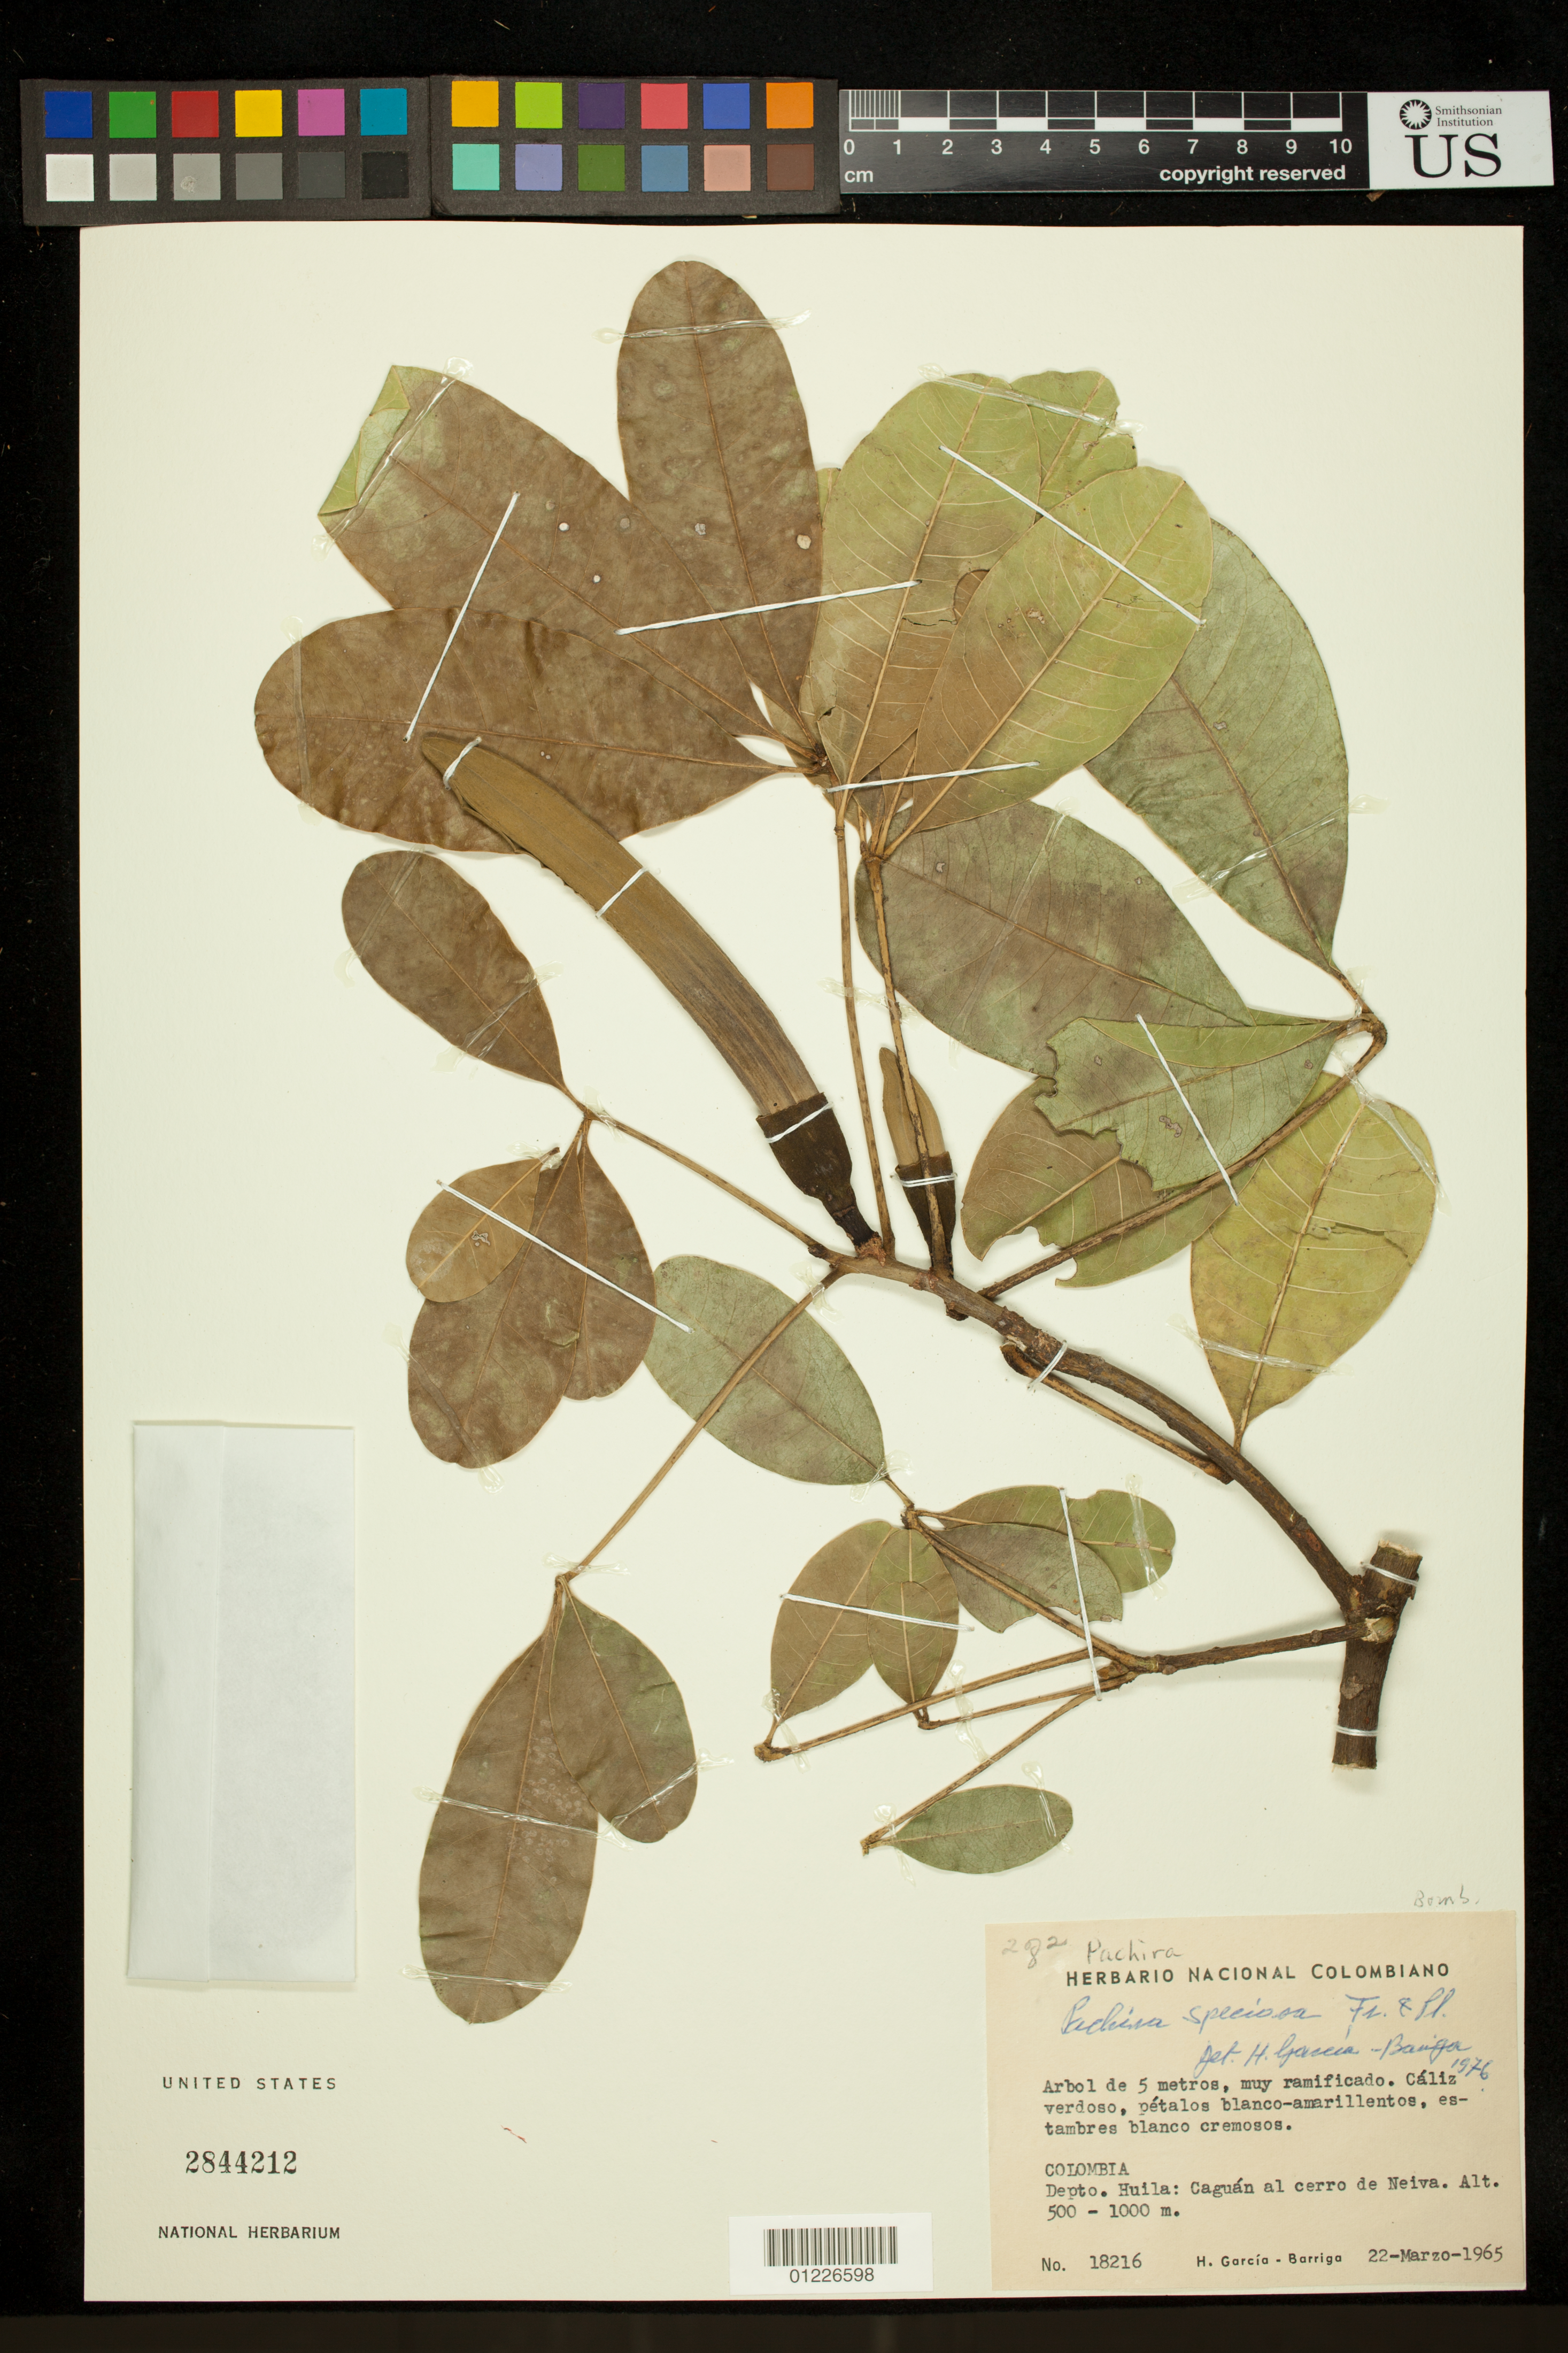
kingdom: Plantae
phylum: Tracheophyta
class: Magnoliopsida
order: Malvales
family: Malvaceae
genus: Pachira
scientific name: Pachira speciosa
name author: Triana & Planch.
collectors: H. García Barriga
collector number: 18216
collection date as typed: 3/22/1965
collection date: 1965-03-22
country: Colombia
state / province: Huila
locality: Caguán al cerro de Neiva.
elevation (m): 500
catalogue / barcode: US 2844212